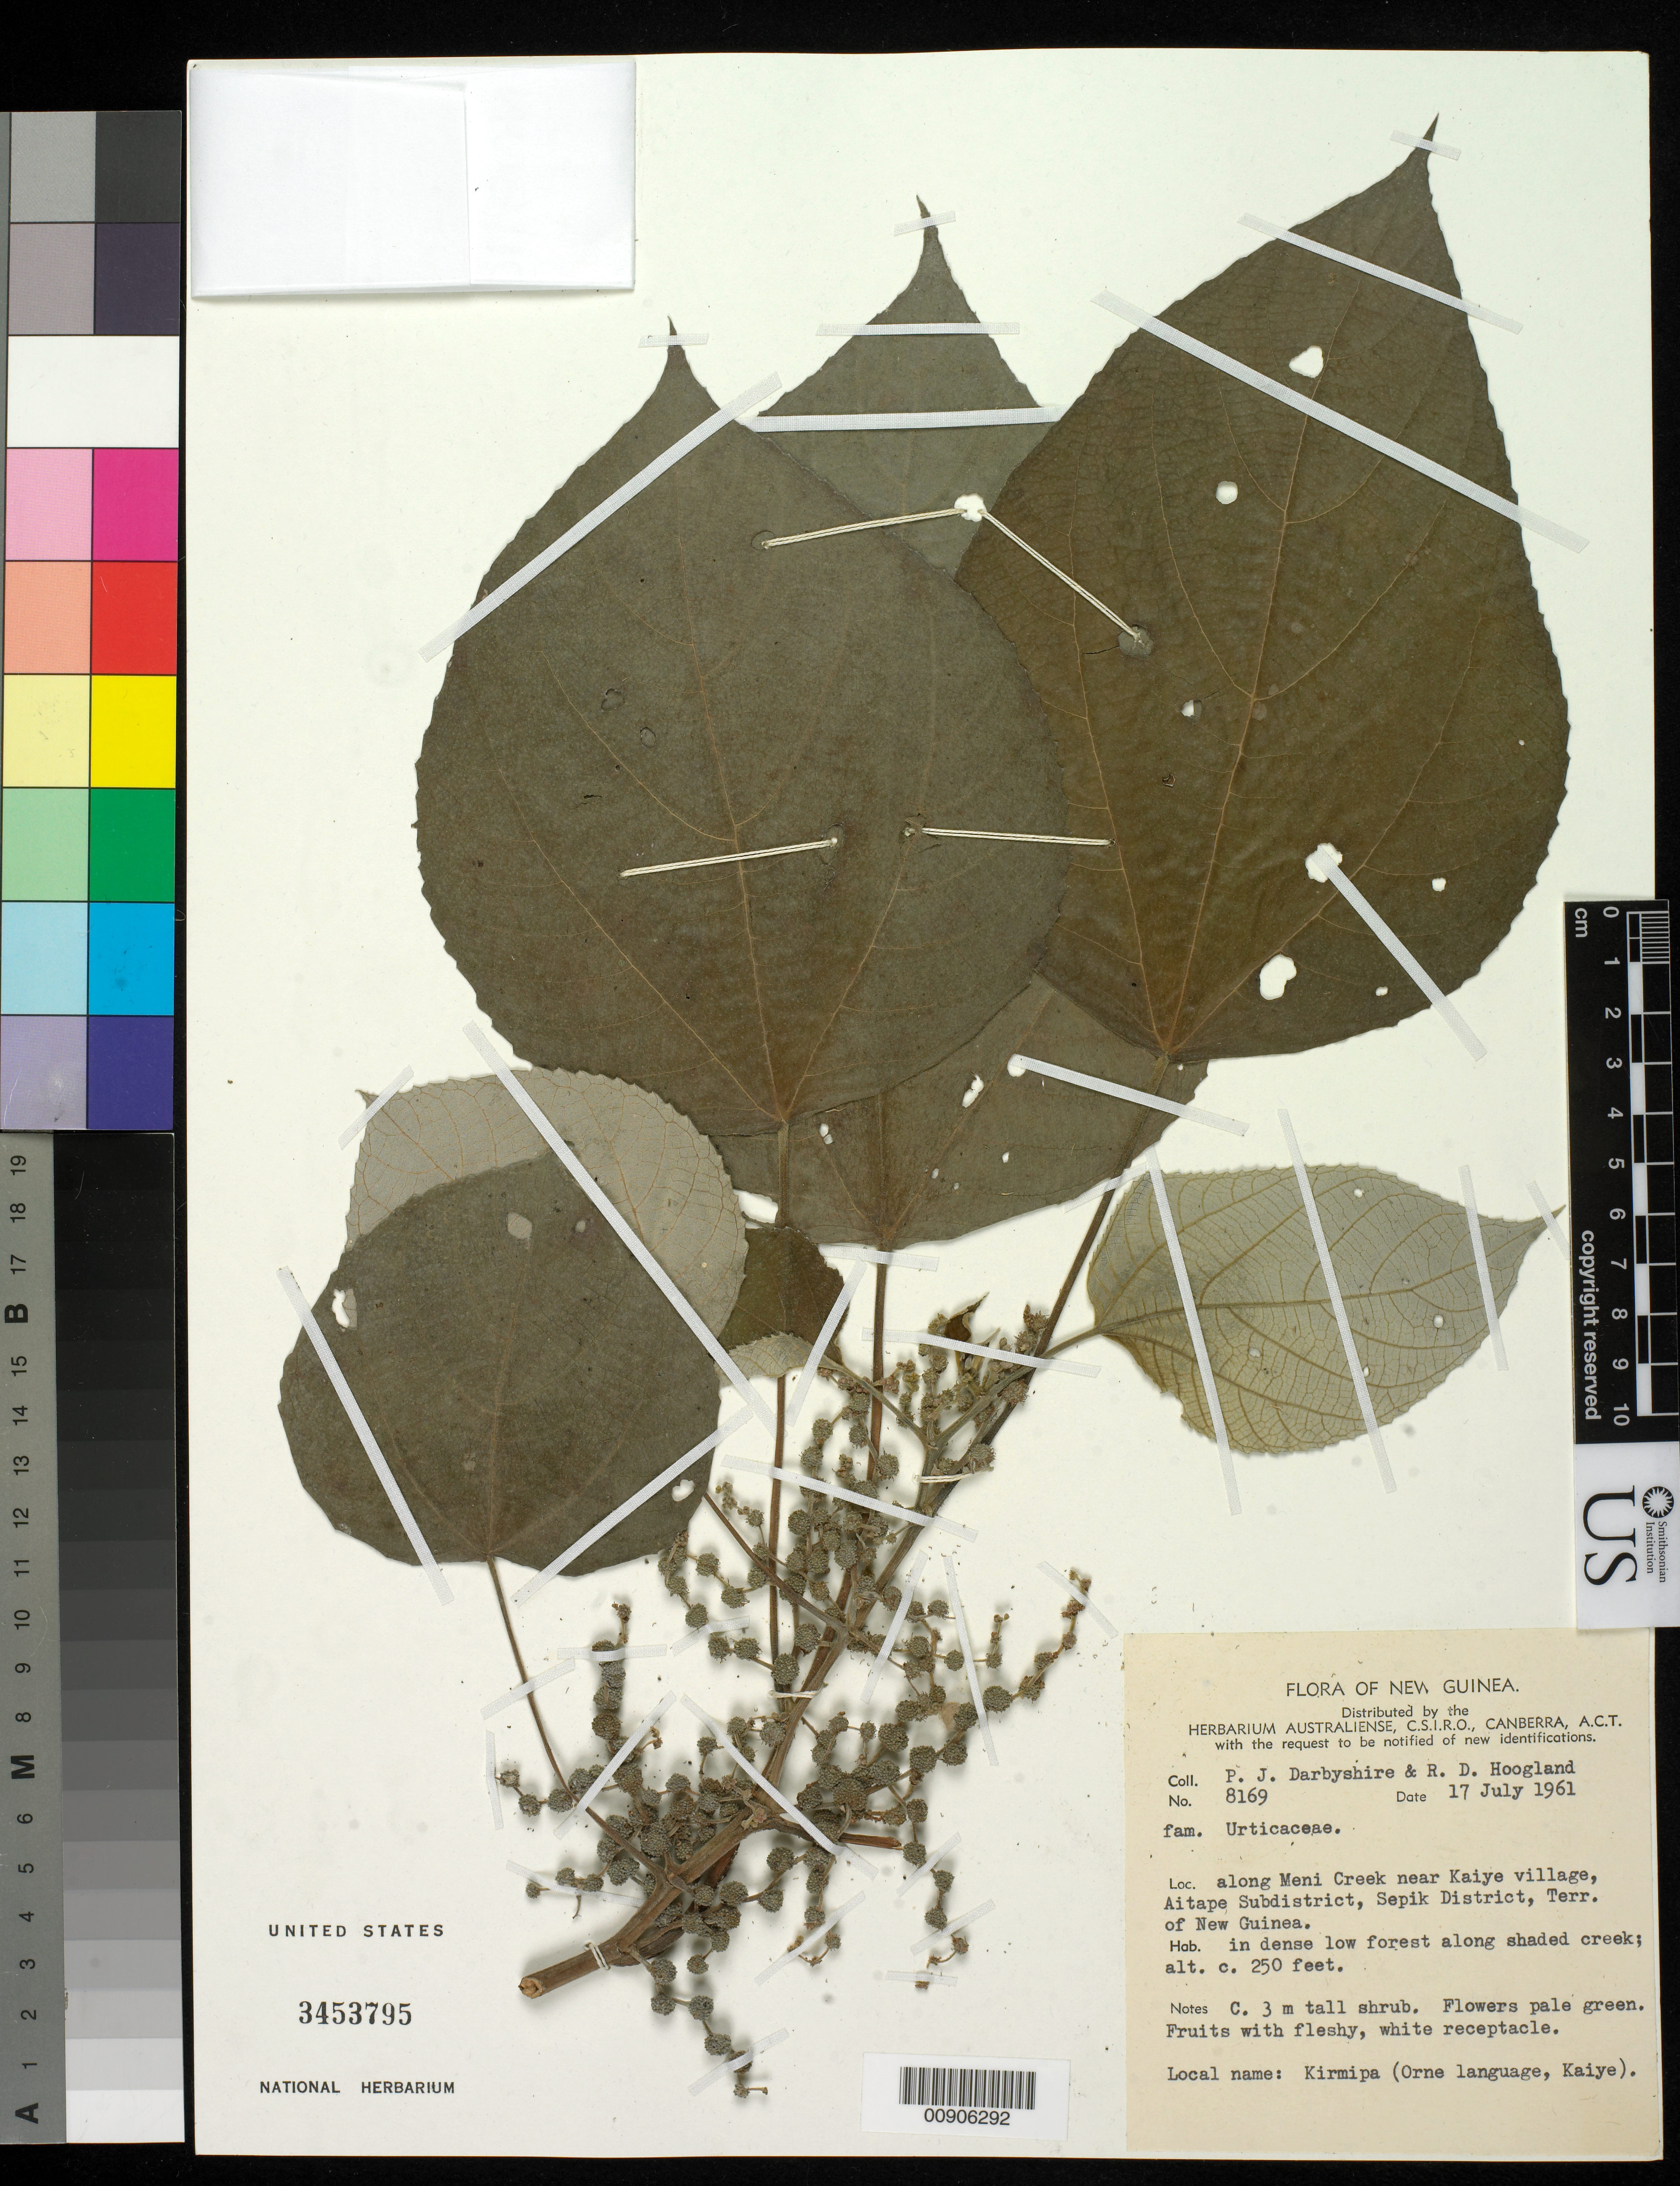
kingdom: Plantae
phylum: Tracheophyta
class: Magnoliopsida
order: Rosales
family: Urticaceae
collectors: P. Darbyshire & R. D. Hoogland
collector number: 8169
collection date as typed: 17 Jul 1961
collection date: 1961-07-17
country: Papua New Guinea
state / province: Sandaun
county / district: Aitape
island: New Guinea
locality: Along Meni Creek near Kaiye village, Aitape Subdistrict, Sepik District, Terr. Of New Guinea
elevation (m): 76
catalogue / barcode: US 3453795